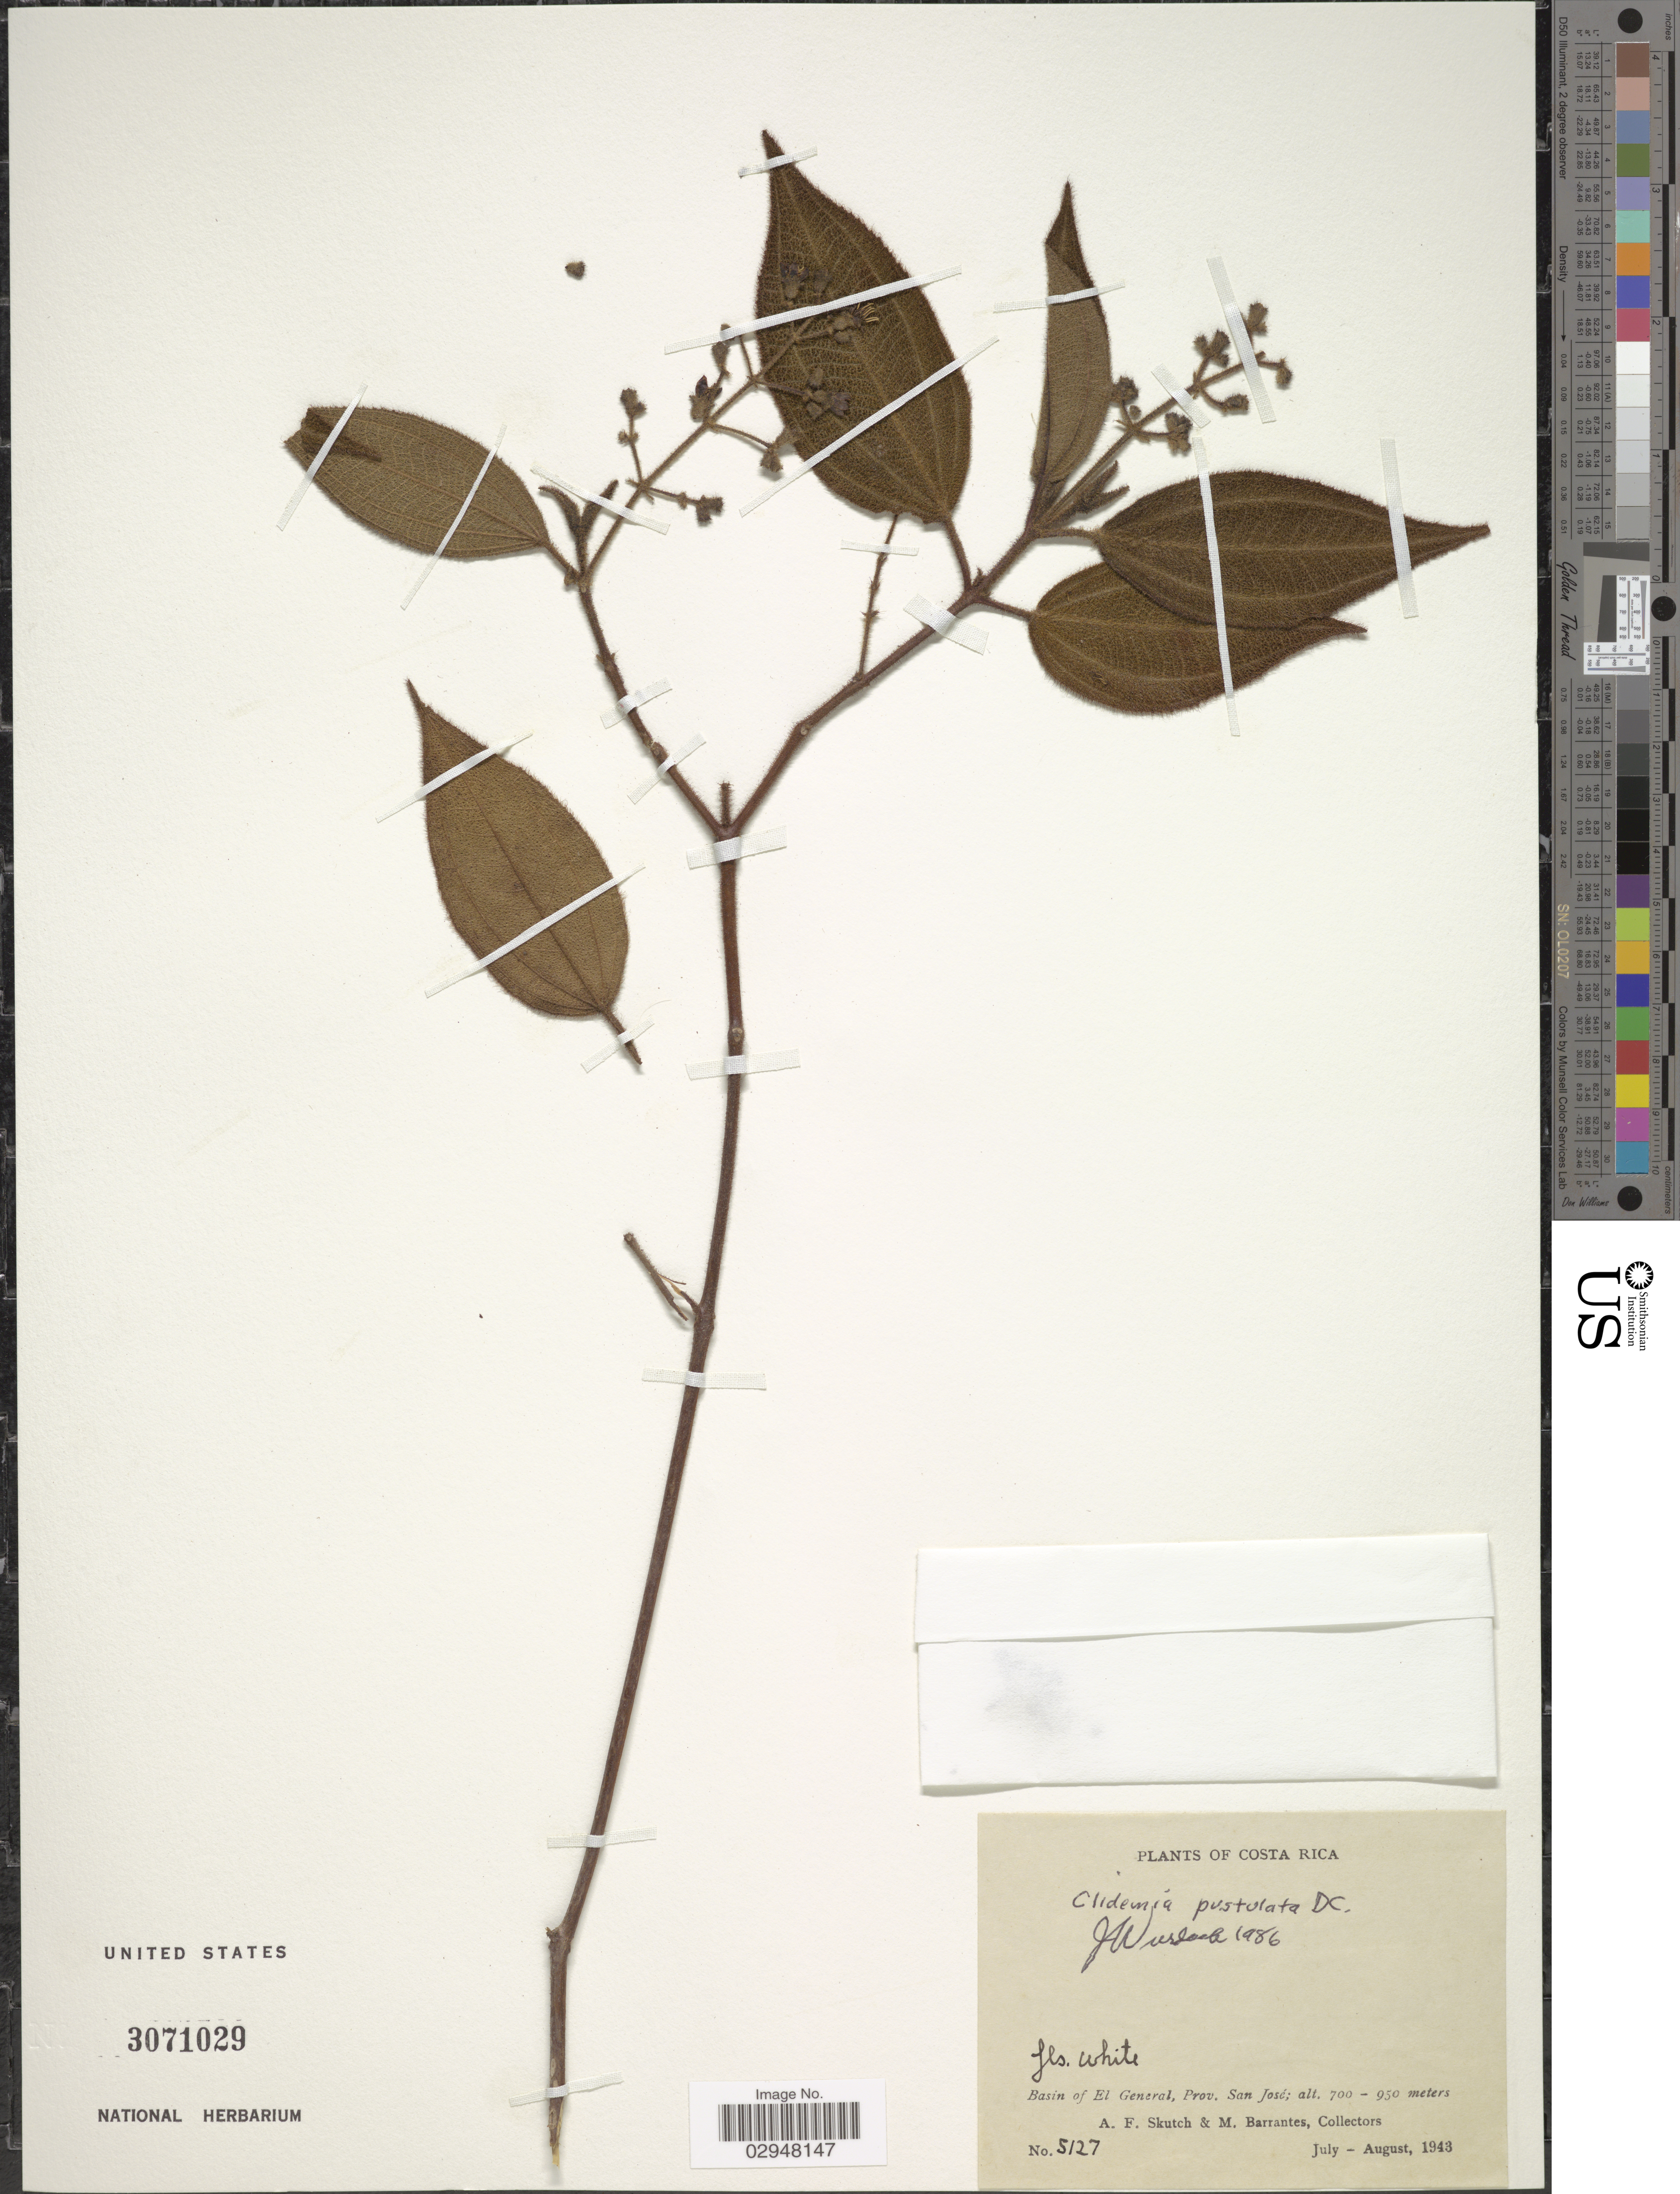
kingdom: Plantae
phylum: Tracheophyta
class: Magnoliopsida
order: Myrtales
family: Melastomataceae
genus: Clidemia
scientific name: Clidemia pustulata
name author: DC.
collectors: A. F. Skutch & M. Barrantes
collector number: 5127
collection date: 1943-07/1943-08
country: Costa Rica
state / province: San José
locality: Basin of El General.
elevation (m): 700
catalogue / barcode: US 3071029